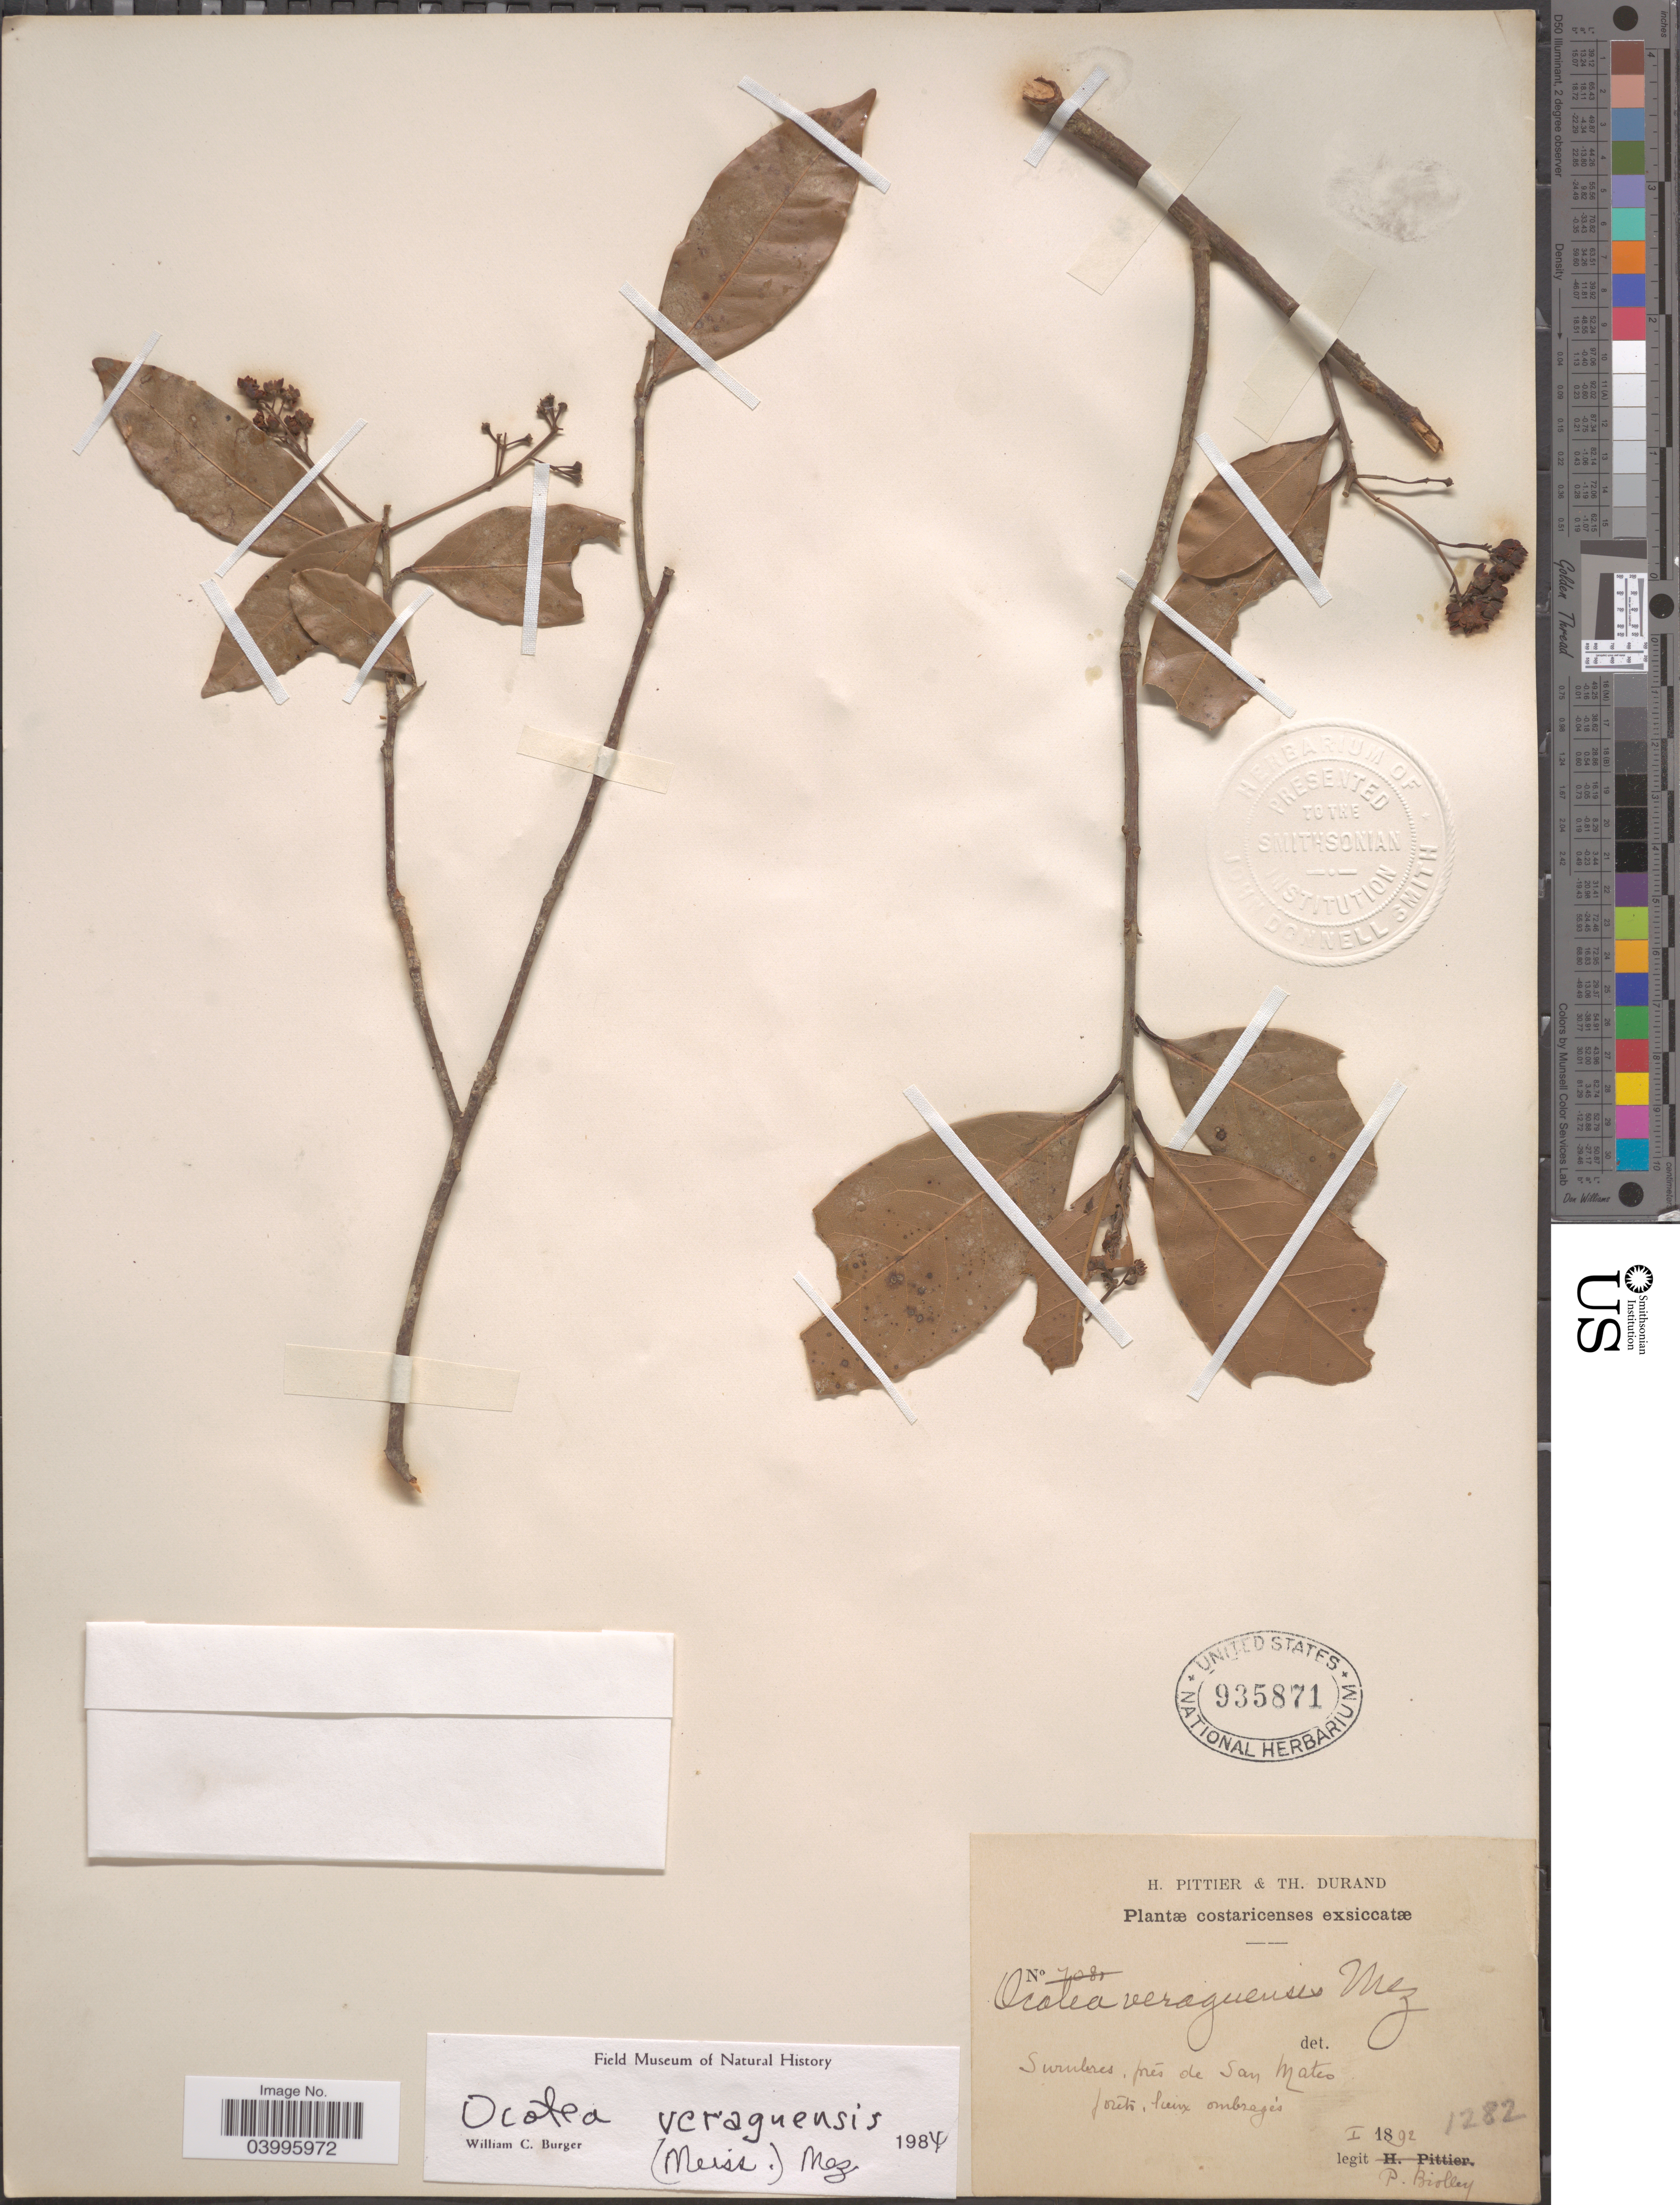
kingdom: Plantae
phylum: Tracheophyta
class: Magnoliopsida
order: Laurales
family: Lauraceae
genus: Ocotea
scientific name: Ocotea veraguensis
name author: (Meisn.) Mez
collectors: P. Biolley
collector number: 1282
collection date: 1892-01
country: Costa Rica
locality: Surubres, prés de San Mateo. forêts, lieux ombragès.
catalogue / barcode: US 935871